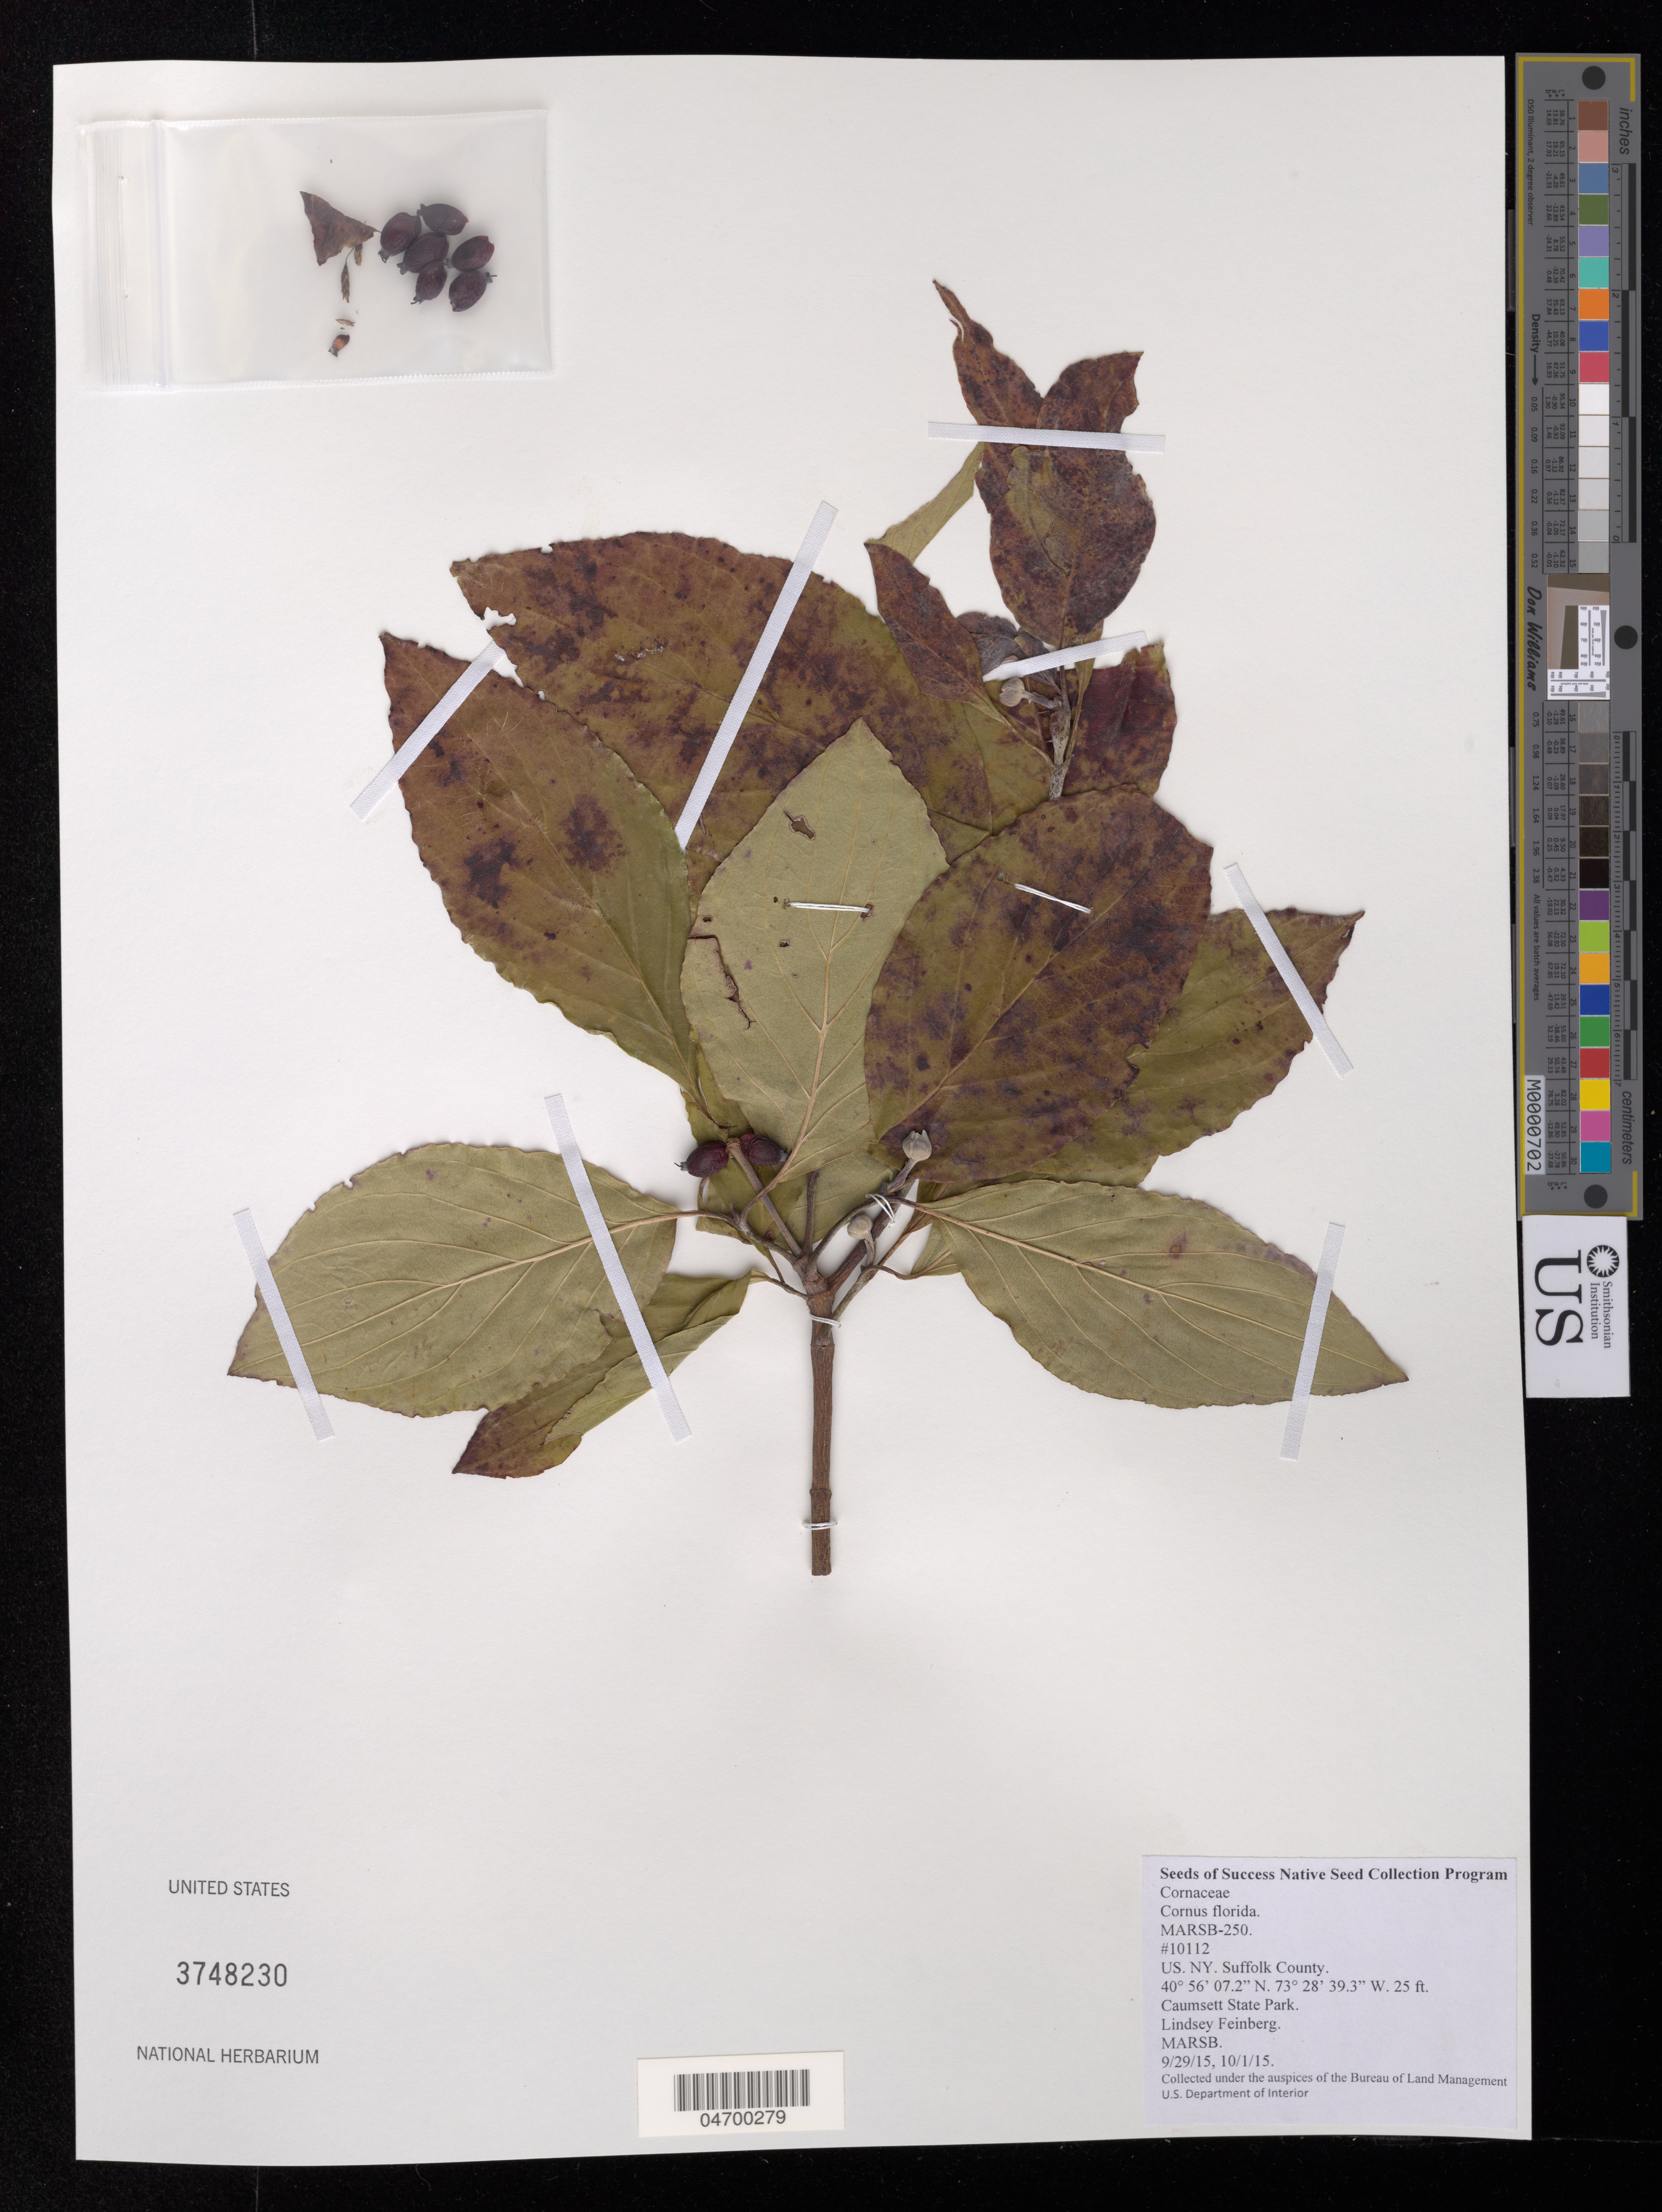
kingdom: Plantae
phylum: Tracheophyta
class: Magnoliopsida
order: Cornales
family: Cornaceae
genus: Cornus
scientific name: Cornus florida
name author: L.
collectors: L. Feinberg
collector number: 10112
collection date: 2015-01-10/2015-09-29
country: United States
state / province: New York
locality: Suffolk County. Caumsett State Park.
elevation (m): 8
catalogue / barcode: US 3748230